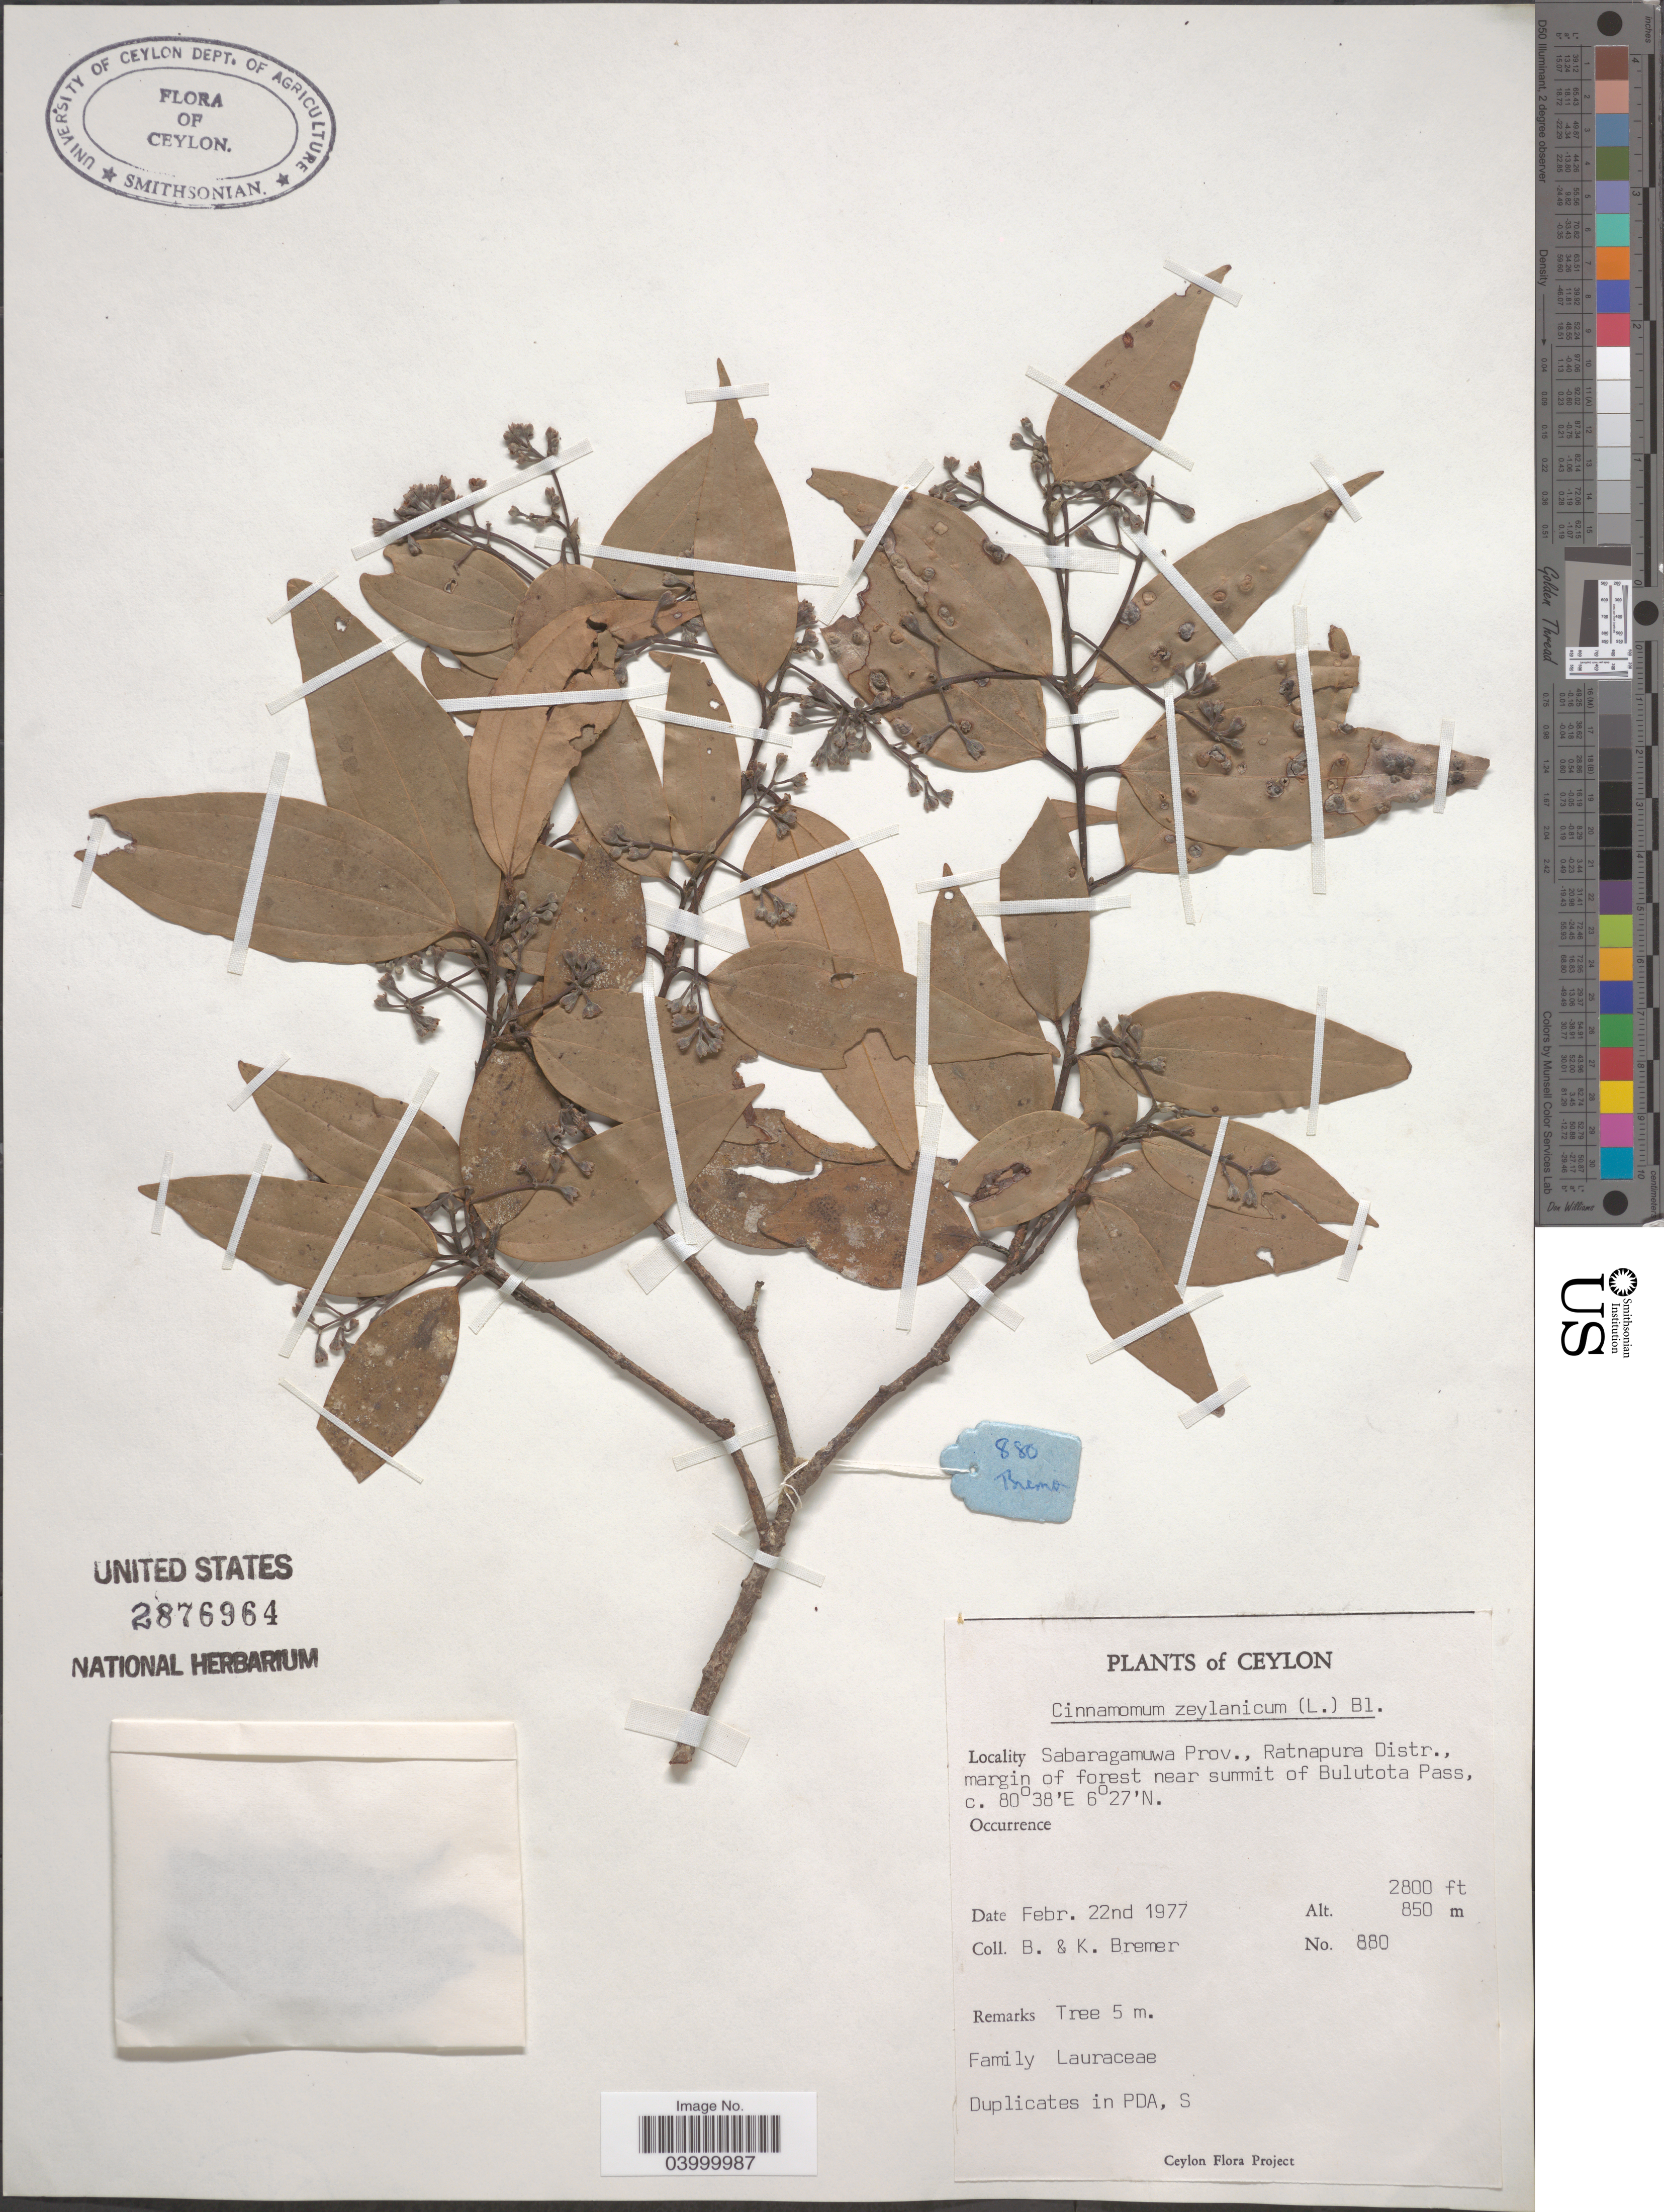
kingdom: Plantae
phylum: Tracheophyta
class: Magnoliopsida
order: Laurales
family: Lauraceae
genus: Cinnamomum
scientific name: Cinnamomum zollingeri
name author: Lukman.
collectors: B. Bremer & K. Bremer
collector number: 880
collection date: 1977-02-22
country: Sri Lanka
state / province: Sabaragamuwa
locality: Ceylon. Ratnapura Distr., margin of forest near summit of Bulutota Pass.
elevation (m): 850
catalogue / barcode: US 2876964